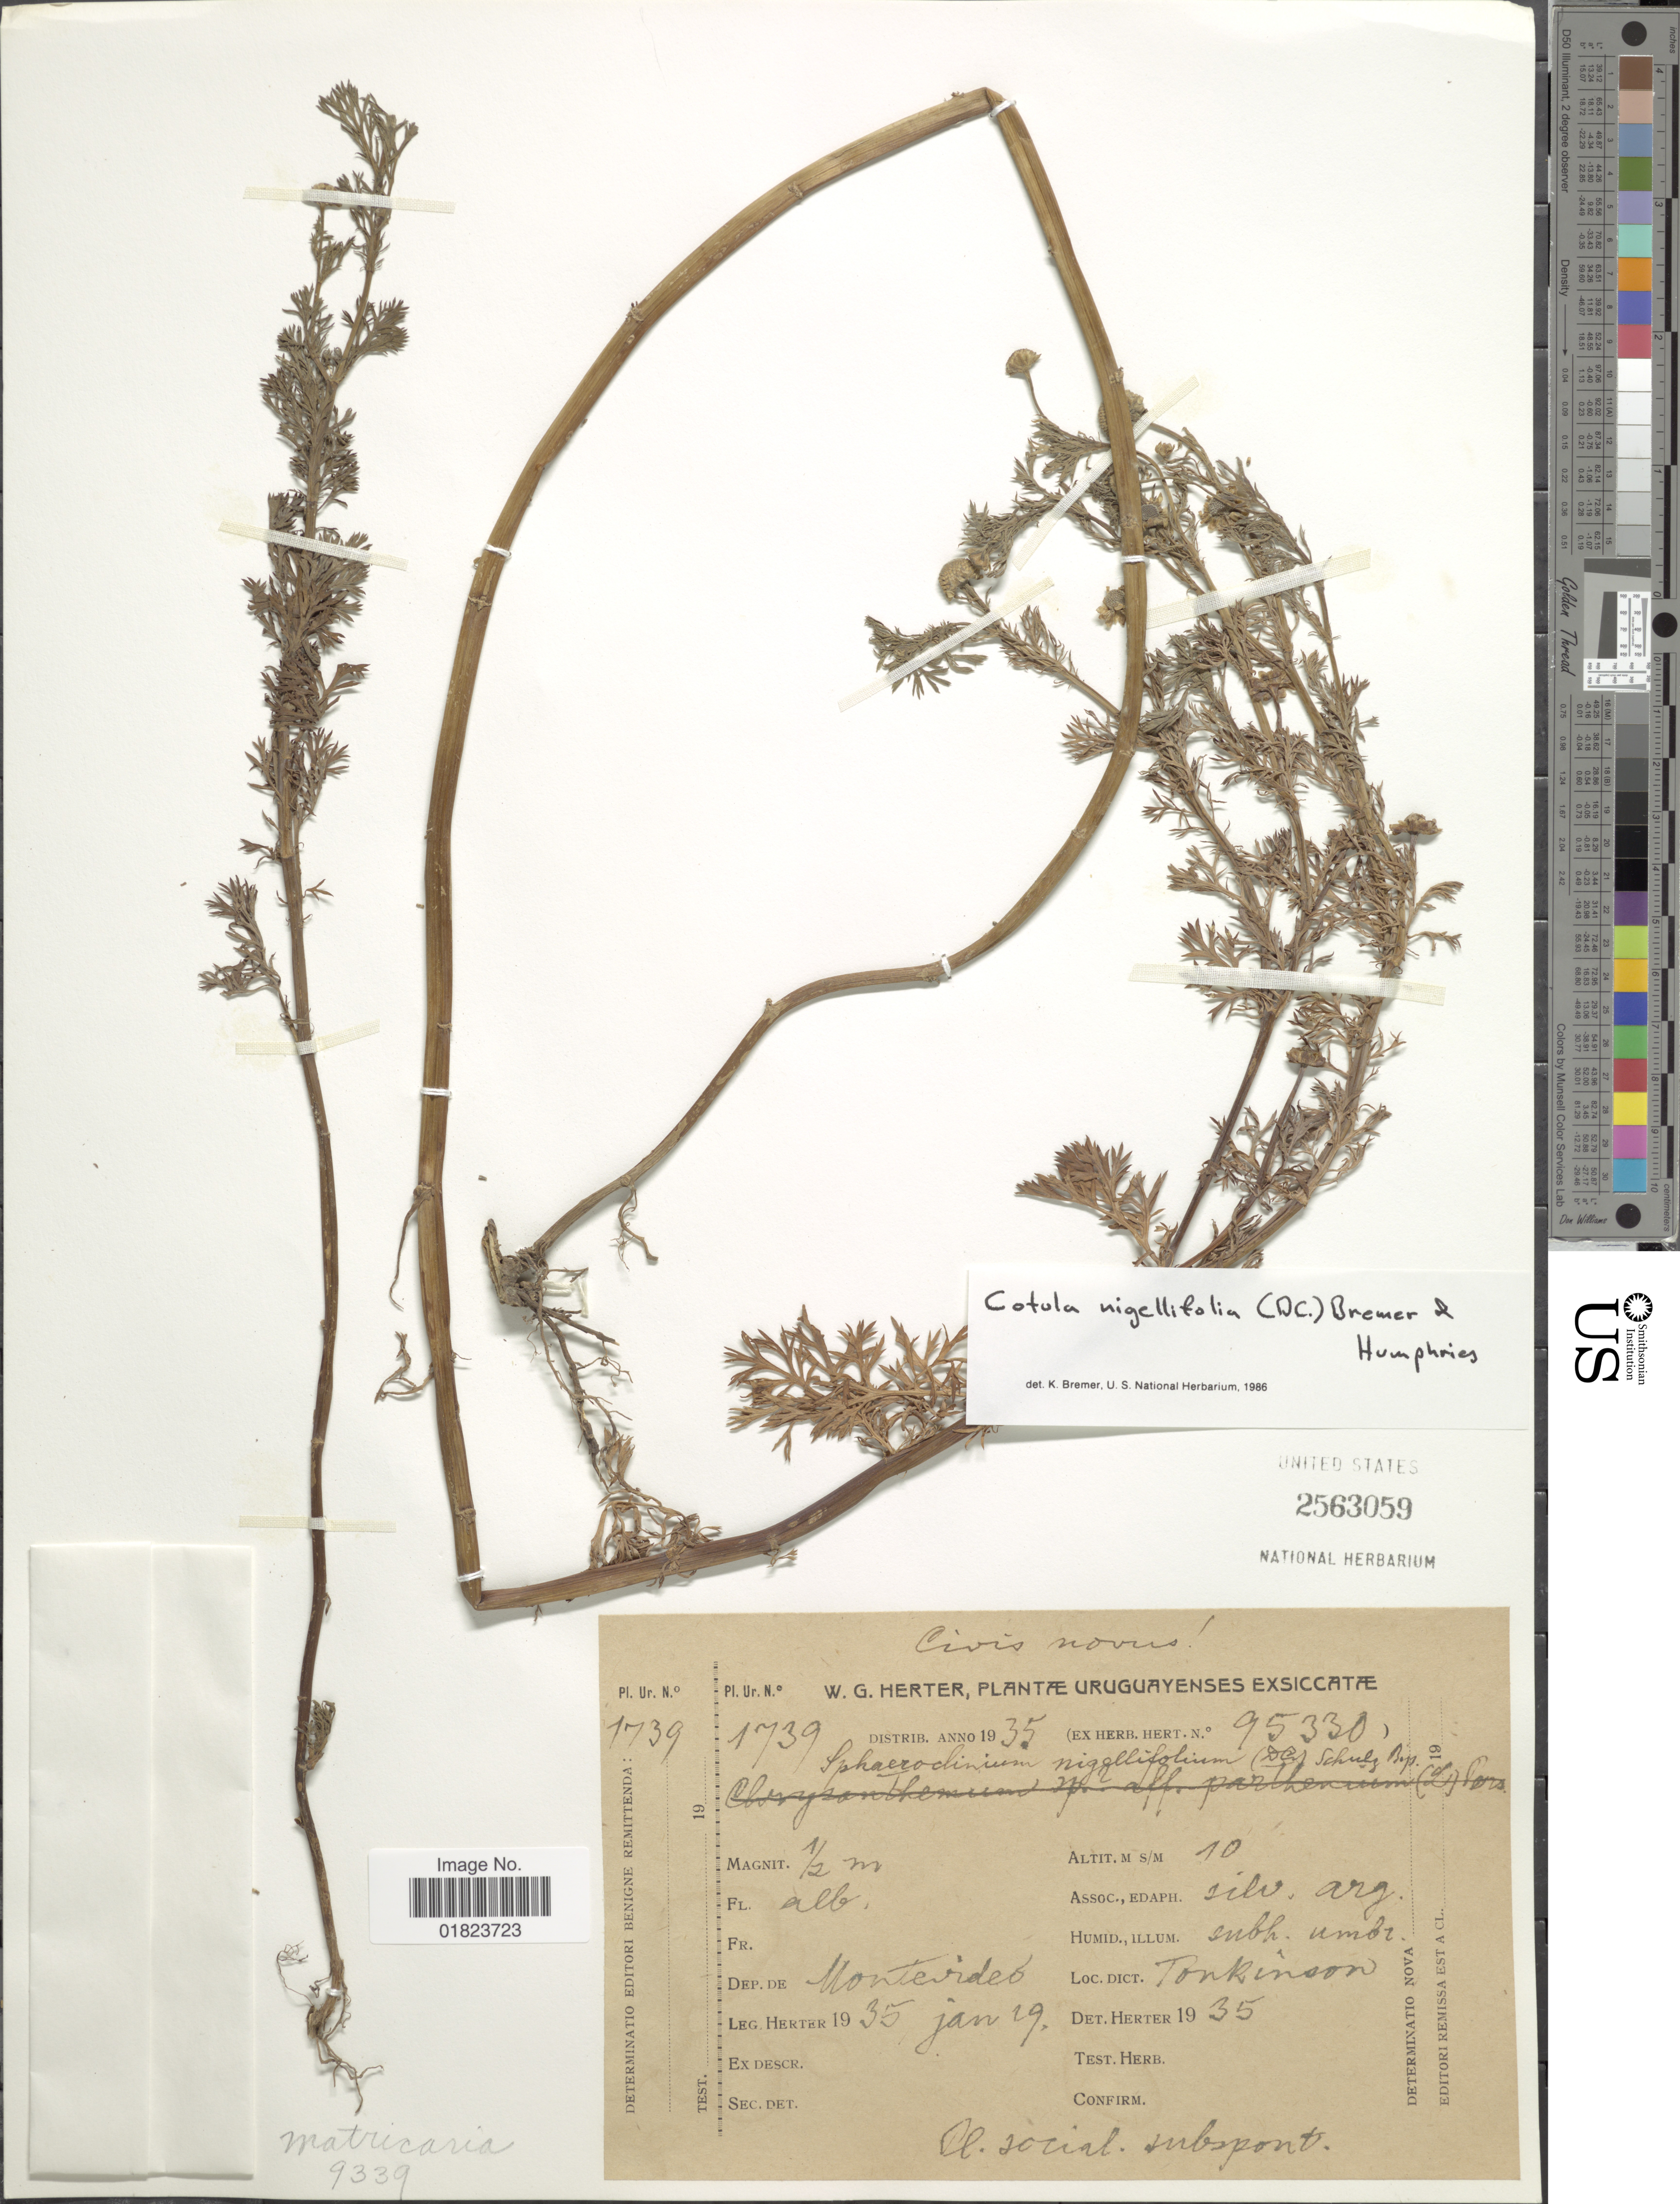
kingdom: Plantae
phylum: Tracheophyta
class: Magnoliopsida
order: Asterales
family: Asteraceae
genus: Cotula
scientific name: Cotula nigellifolia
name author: (DC.) K. Bremer & Humphries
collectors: W. G. Herter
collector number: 1739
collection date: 1935-01-19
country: Uruguay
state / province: Montevideo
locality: Dep. de Montevideo. Tonkinson.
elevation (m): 10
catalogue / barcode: US 2563059